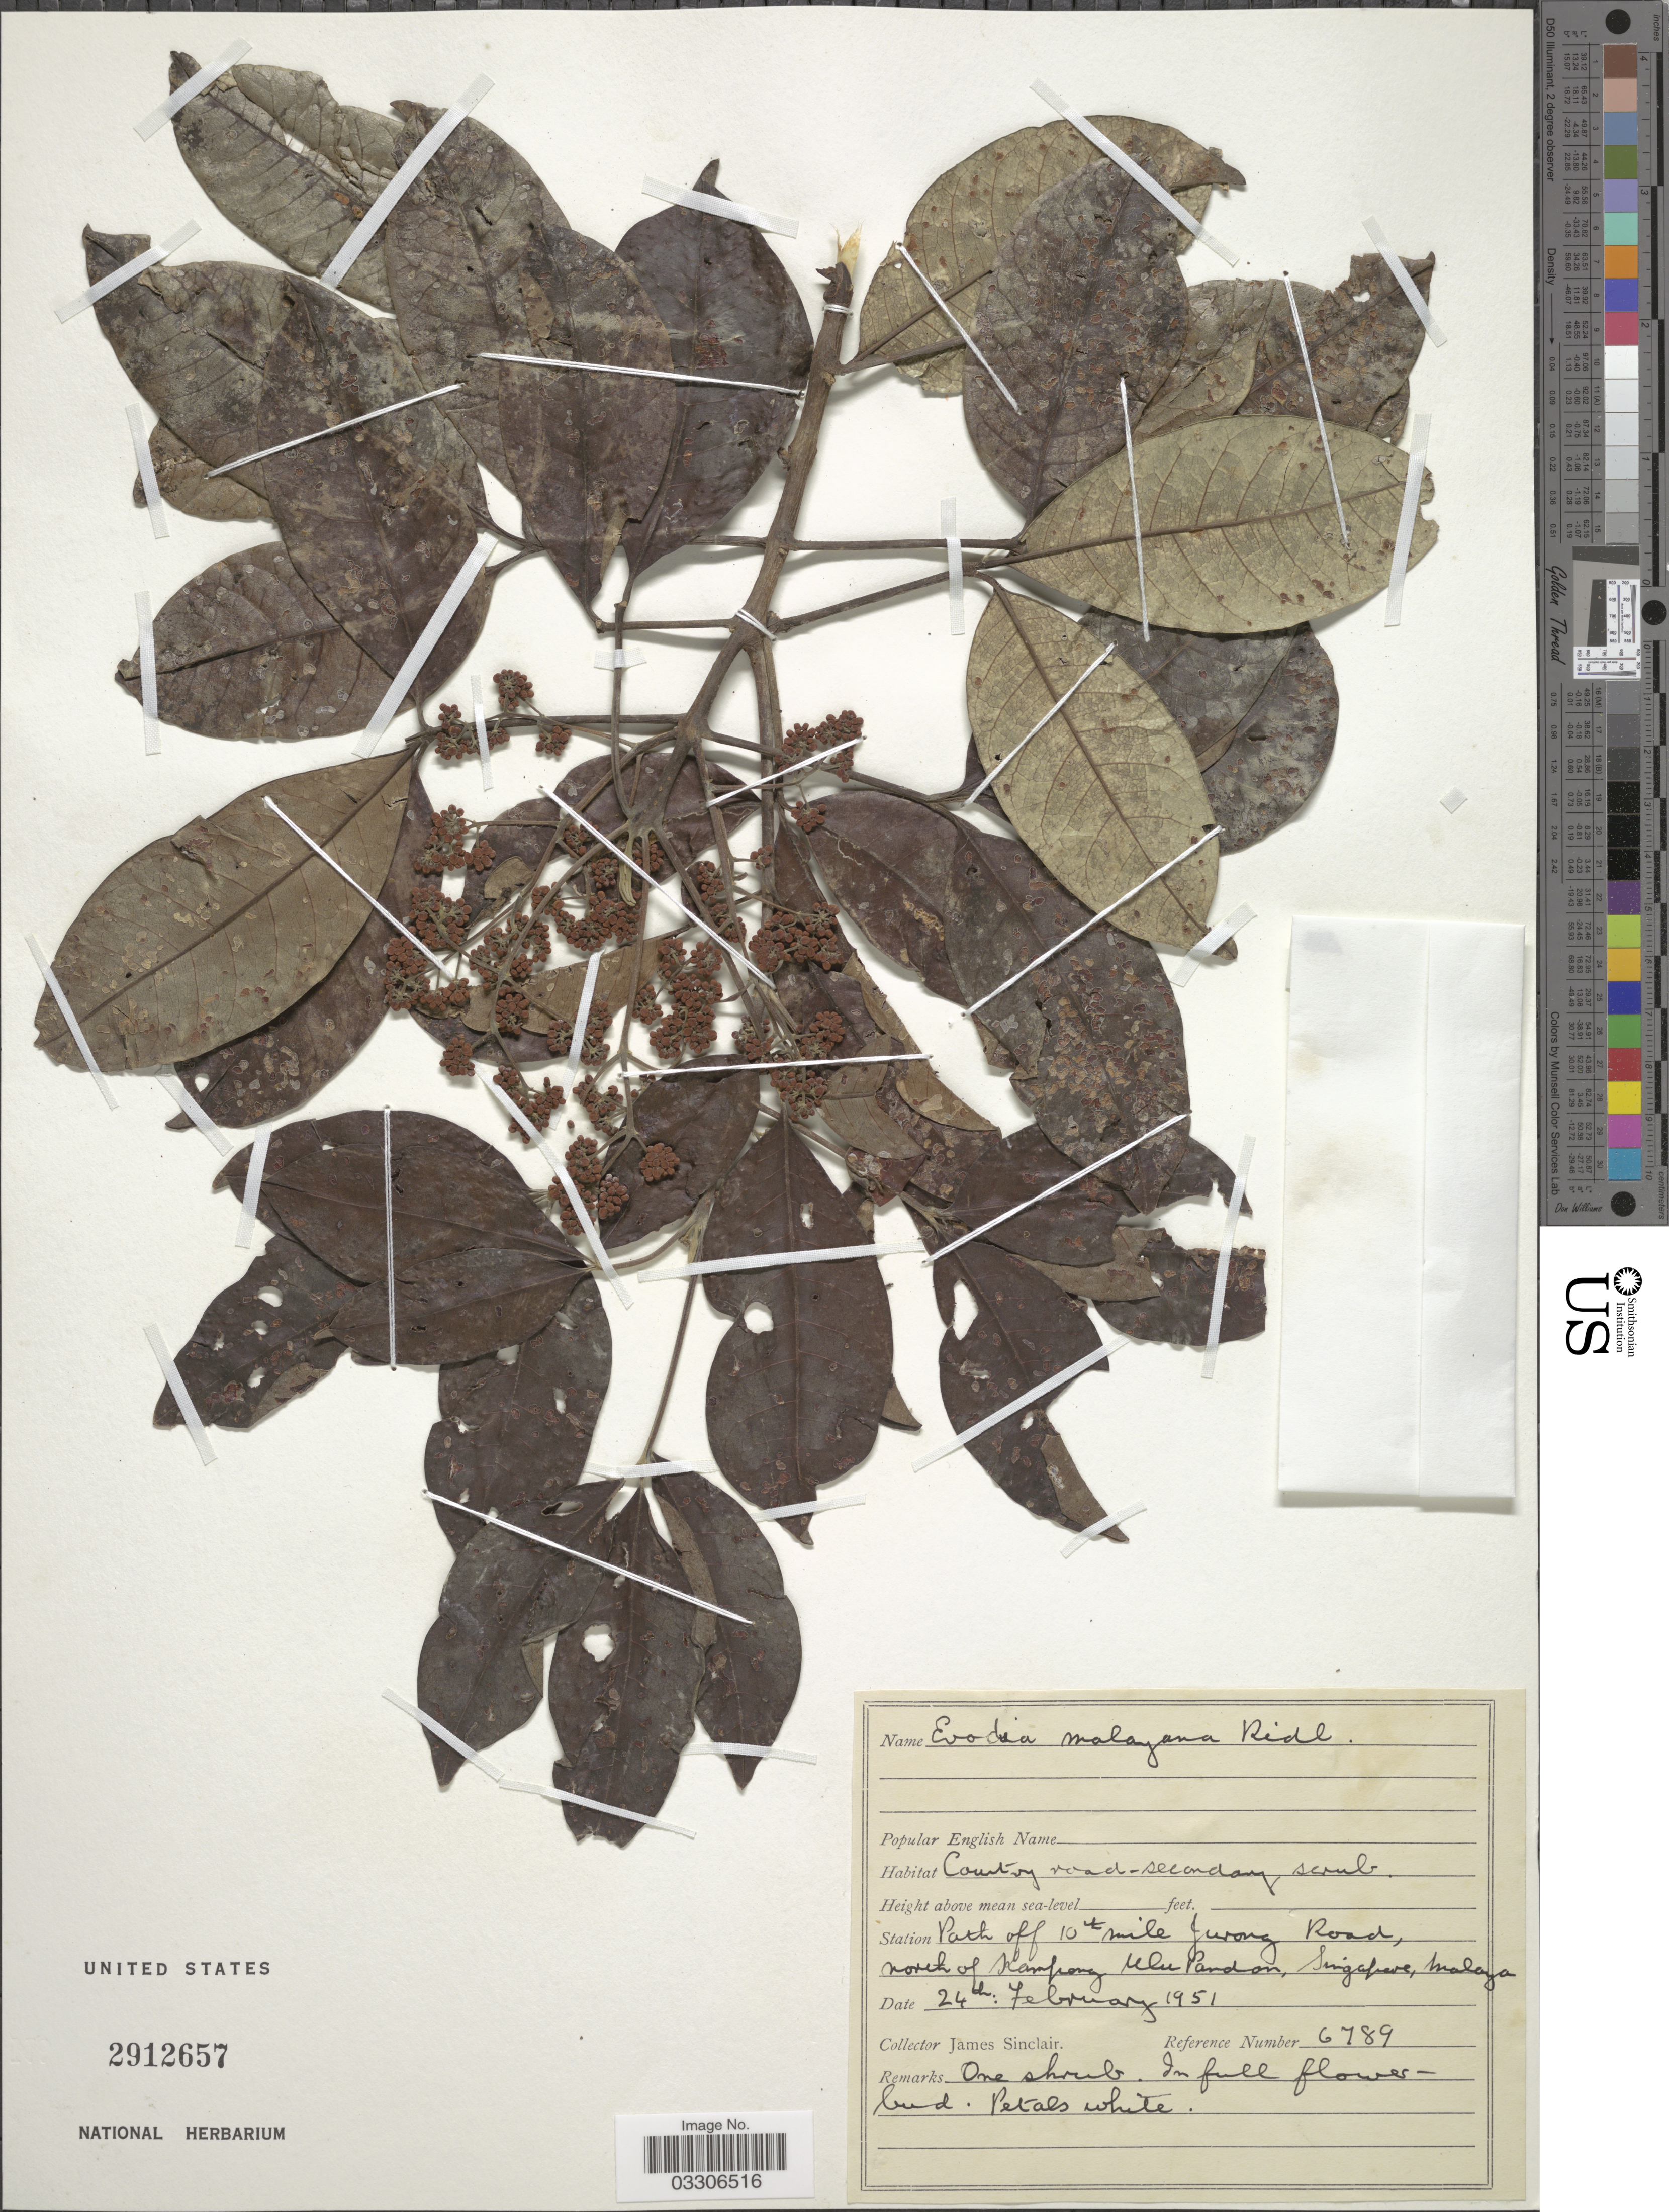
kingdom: Plantae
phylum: Tracheophyta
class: Magnoliopsida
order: Sapindales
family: Rutaceae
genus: Melicope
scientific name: Melicope lunu-ankenda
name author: (Gaertn.) T.G. Hartley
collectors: J. Sinclair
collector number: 6789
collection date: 1951-02-24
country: Singapore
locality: Station Path off 10th mile Jurong Road, north of Kampong, Ulu Pandon, Malaya.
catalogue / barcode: US 2912657